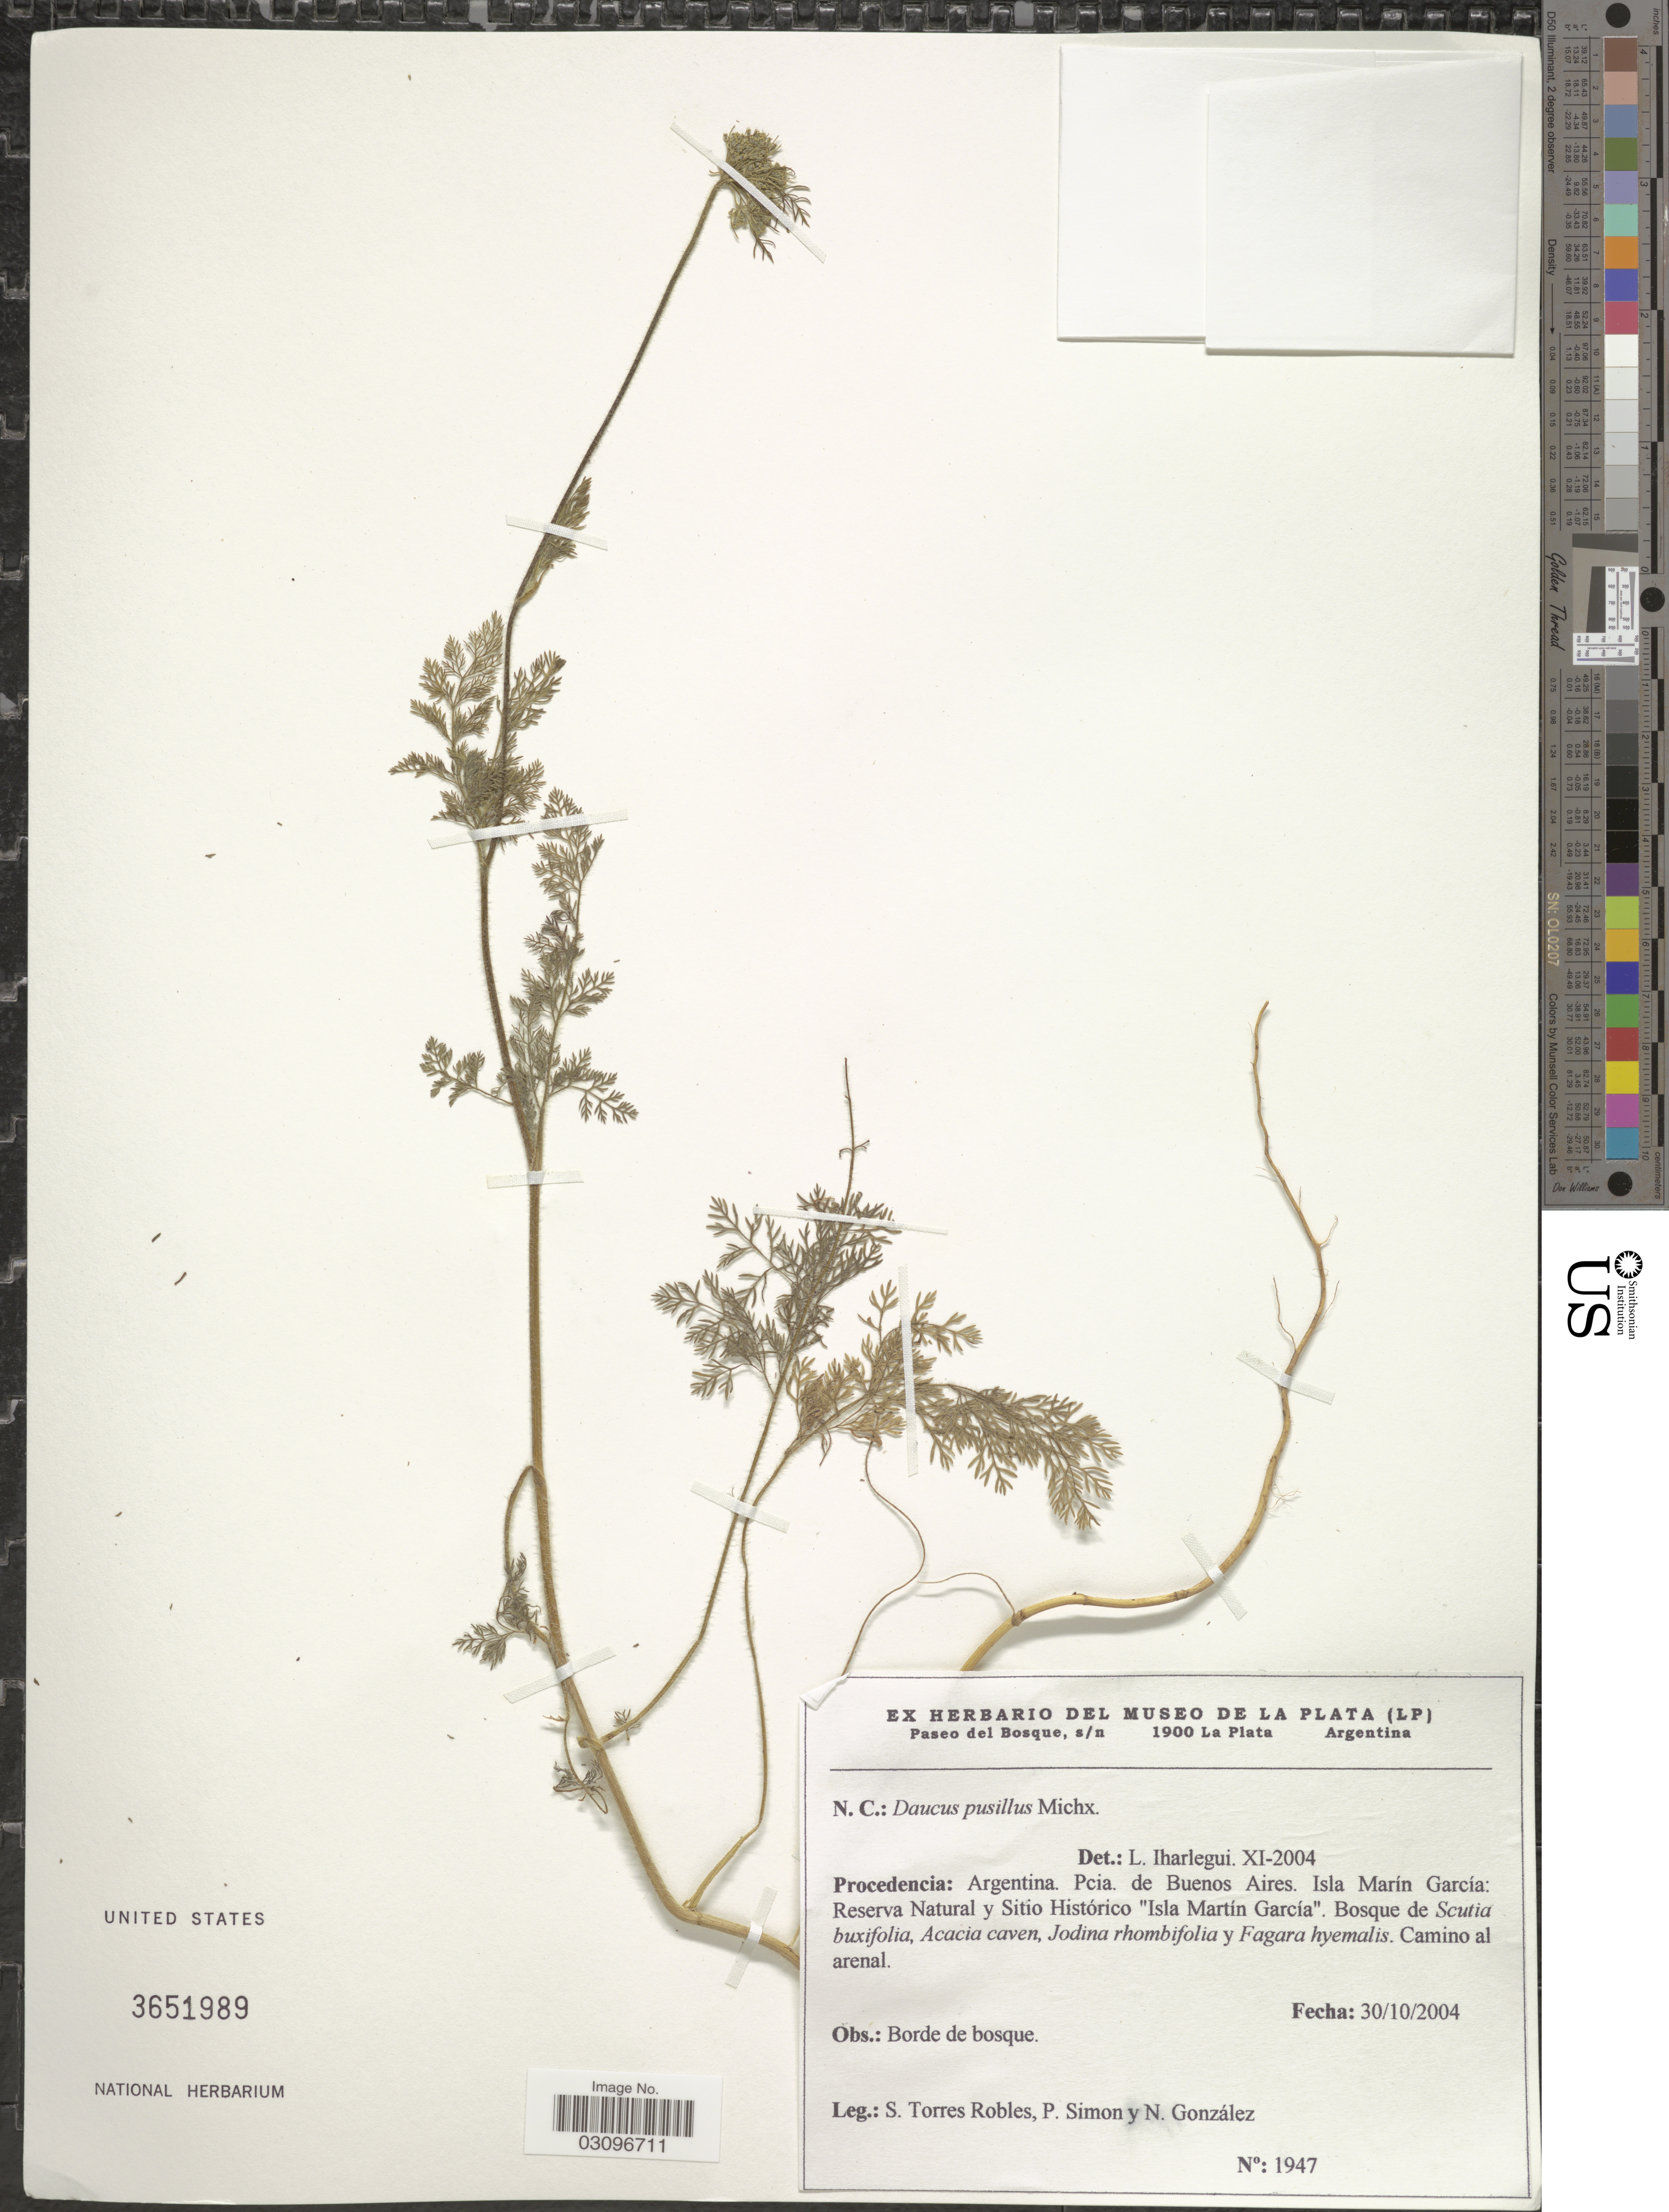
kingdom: Plantae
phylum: Tracheophyta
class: Magnoliopsida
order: Apiales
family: Apiaceae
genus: Daucus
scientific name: Daucus pusillus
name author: Michx.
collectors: S. Torres Robles, P. Simon & N. Gonzalez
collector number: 1947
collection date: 2004-10-30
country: Argentina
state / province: Buenos Aires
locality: Pcia. de Buenos Aires. Isla Marín García: Reserva Natural y Sitio Histórico "Isla Martín García".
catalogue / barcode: US 3651989